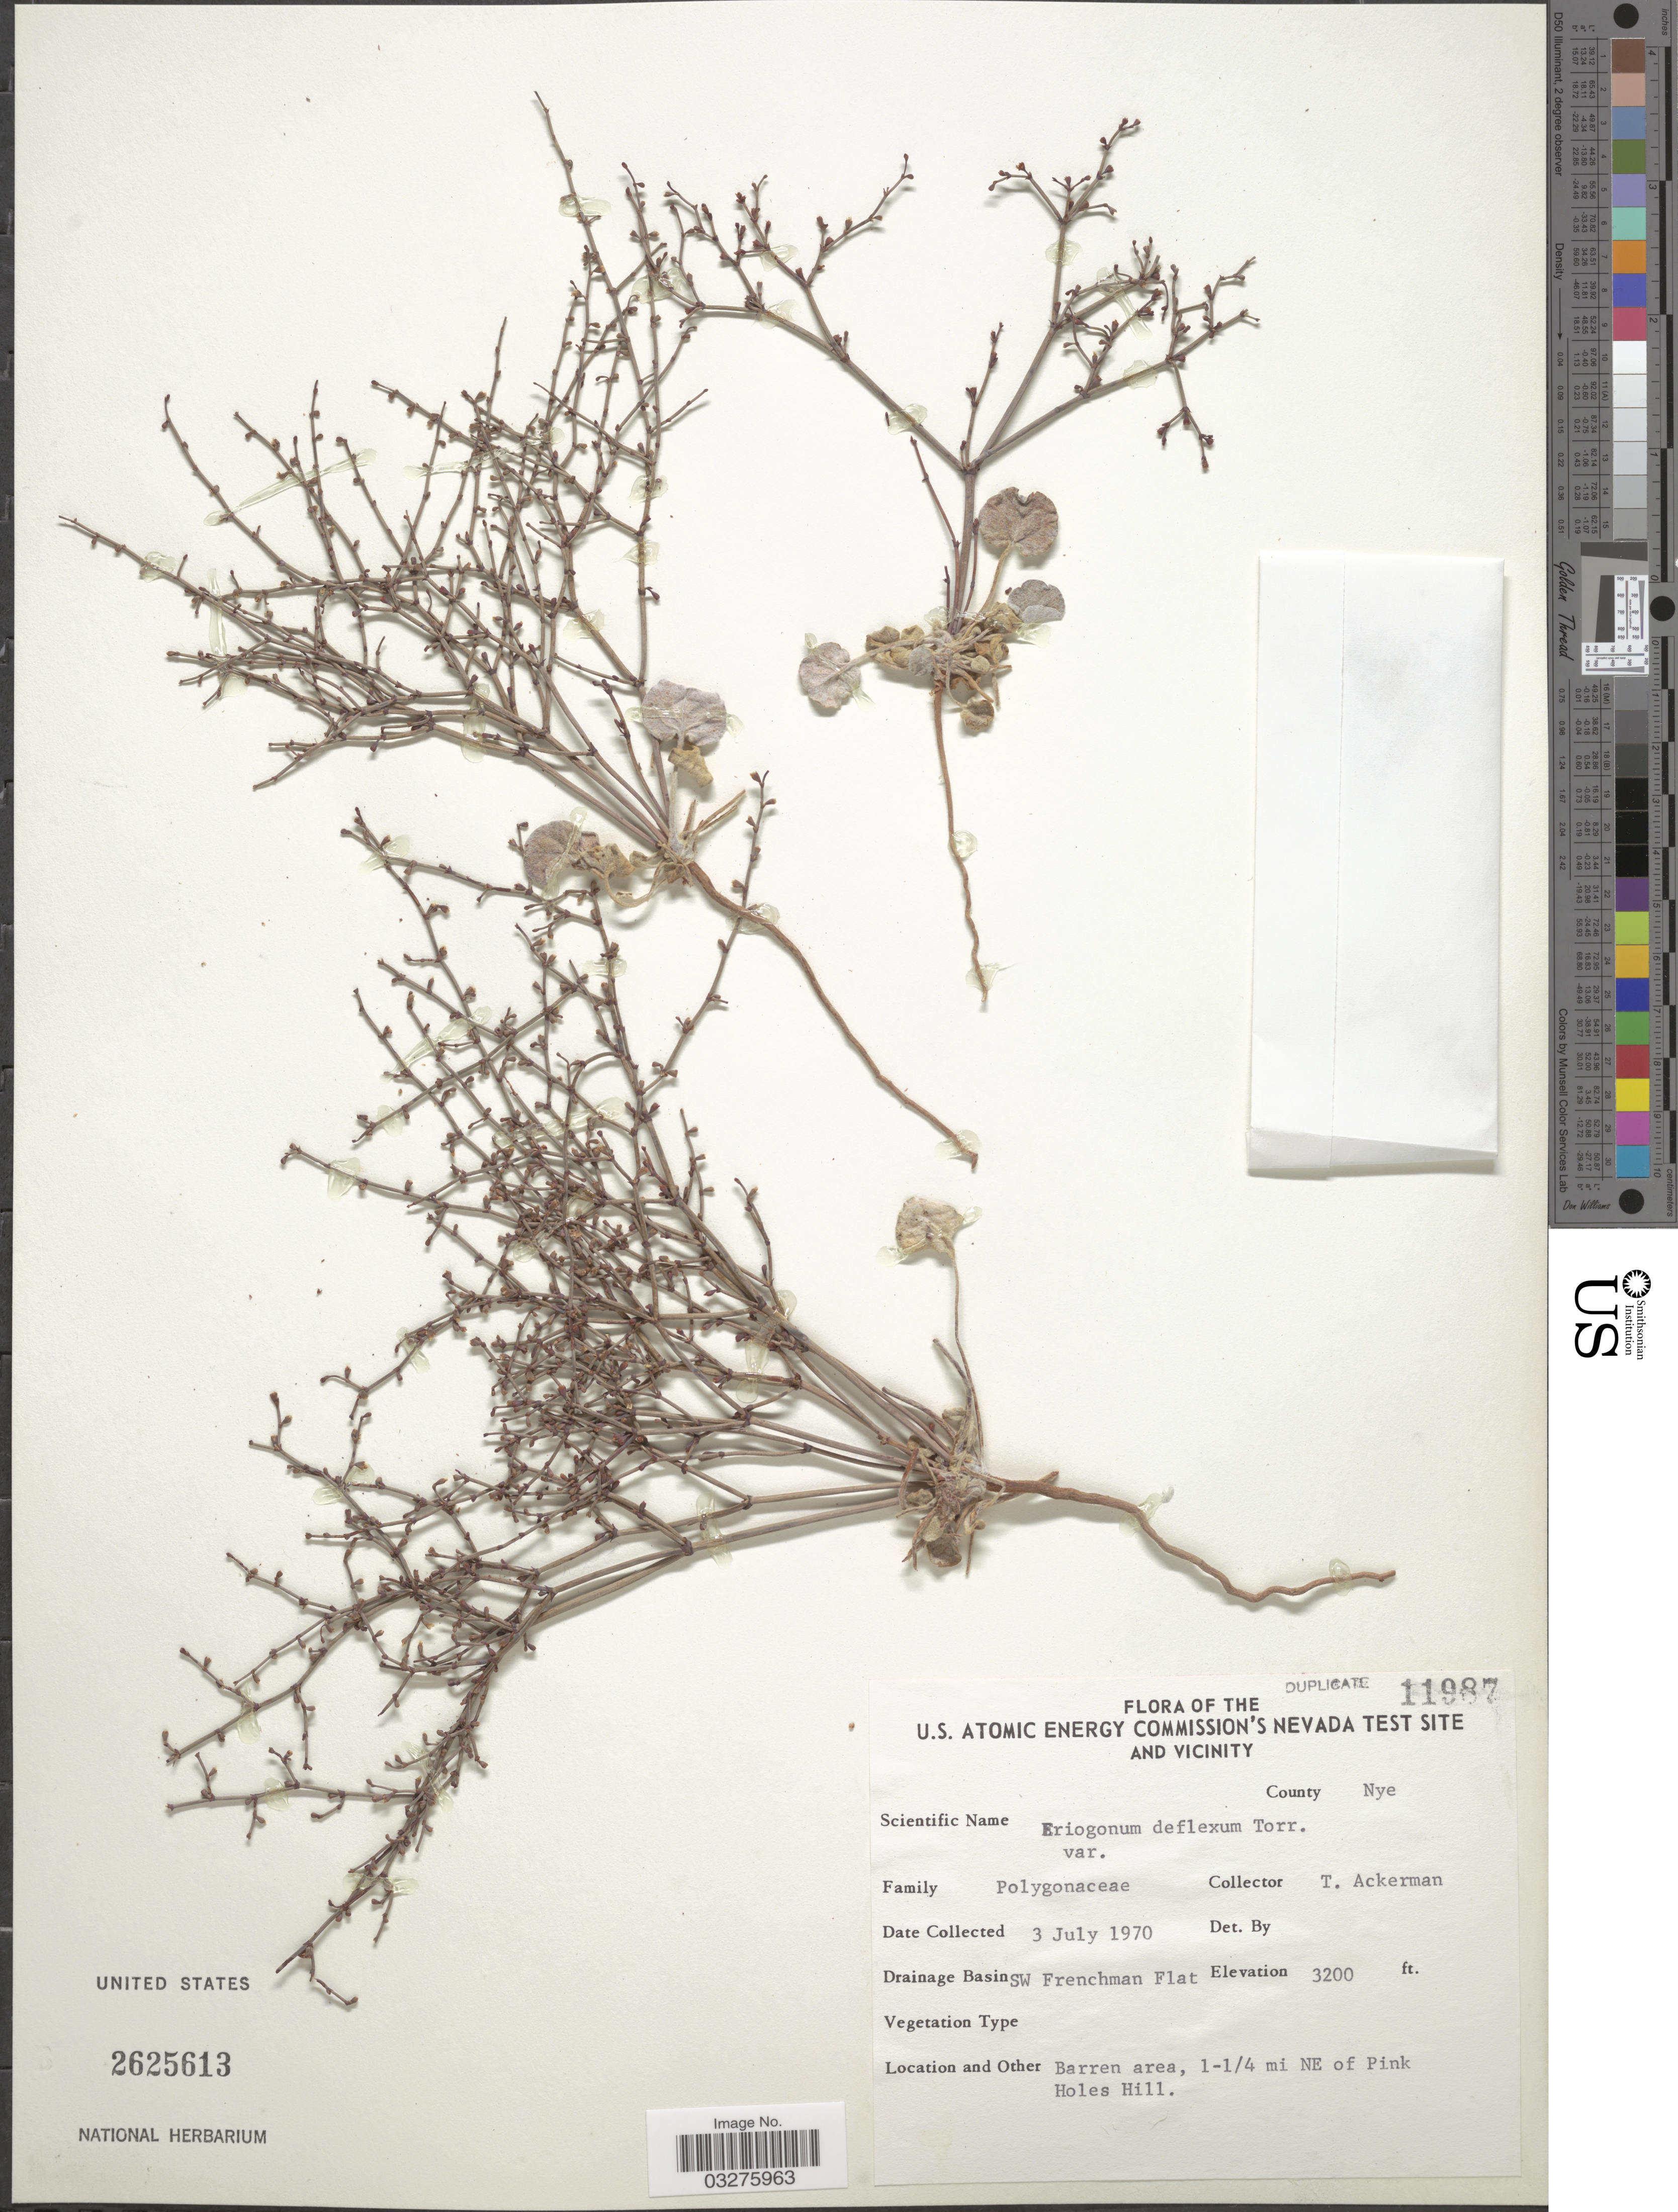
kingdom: Plantae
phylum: Tracheophyta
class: Magnoliopsida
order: Caryophyllales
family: Polygonaceae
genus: Eriogonum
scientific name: Eriogonum deflexum var. nevadense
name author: Reveal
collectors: T. Ackerman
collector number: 11987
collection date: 1970-07-03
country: United States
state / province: Nevada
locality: The U.S. Atomic Energy Commission's Nevada Test Site and vicinity. County Nye. Drainage Basin Frenchman Flat. Barren area, 1-1/4 mi NE of Pink Holes Hill.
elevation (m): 975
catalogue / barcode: US 2625613